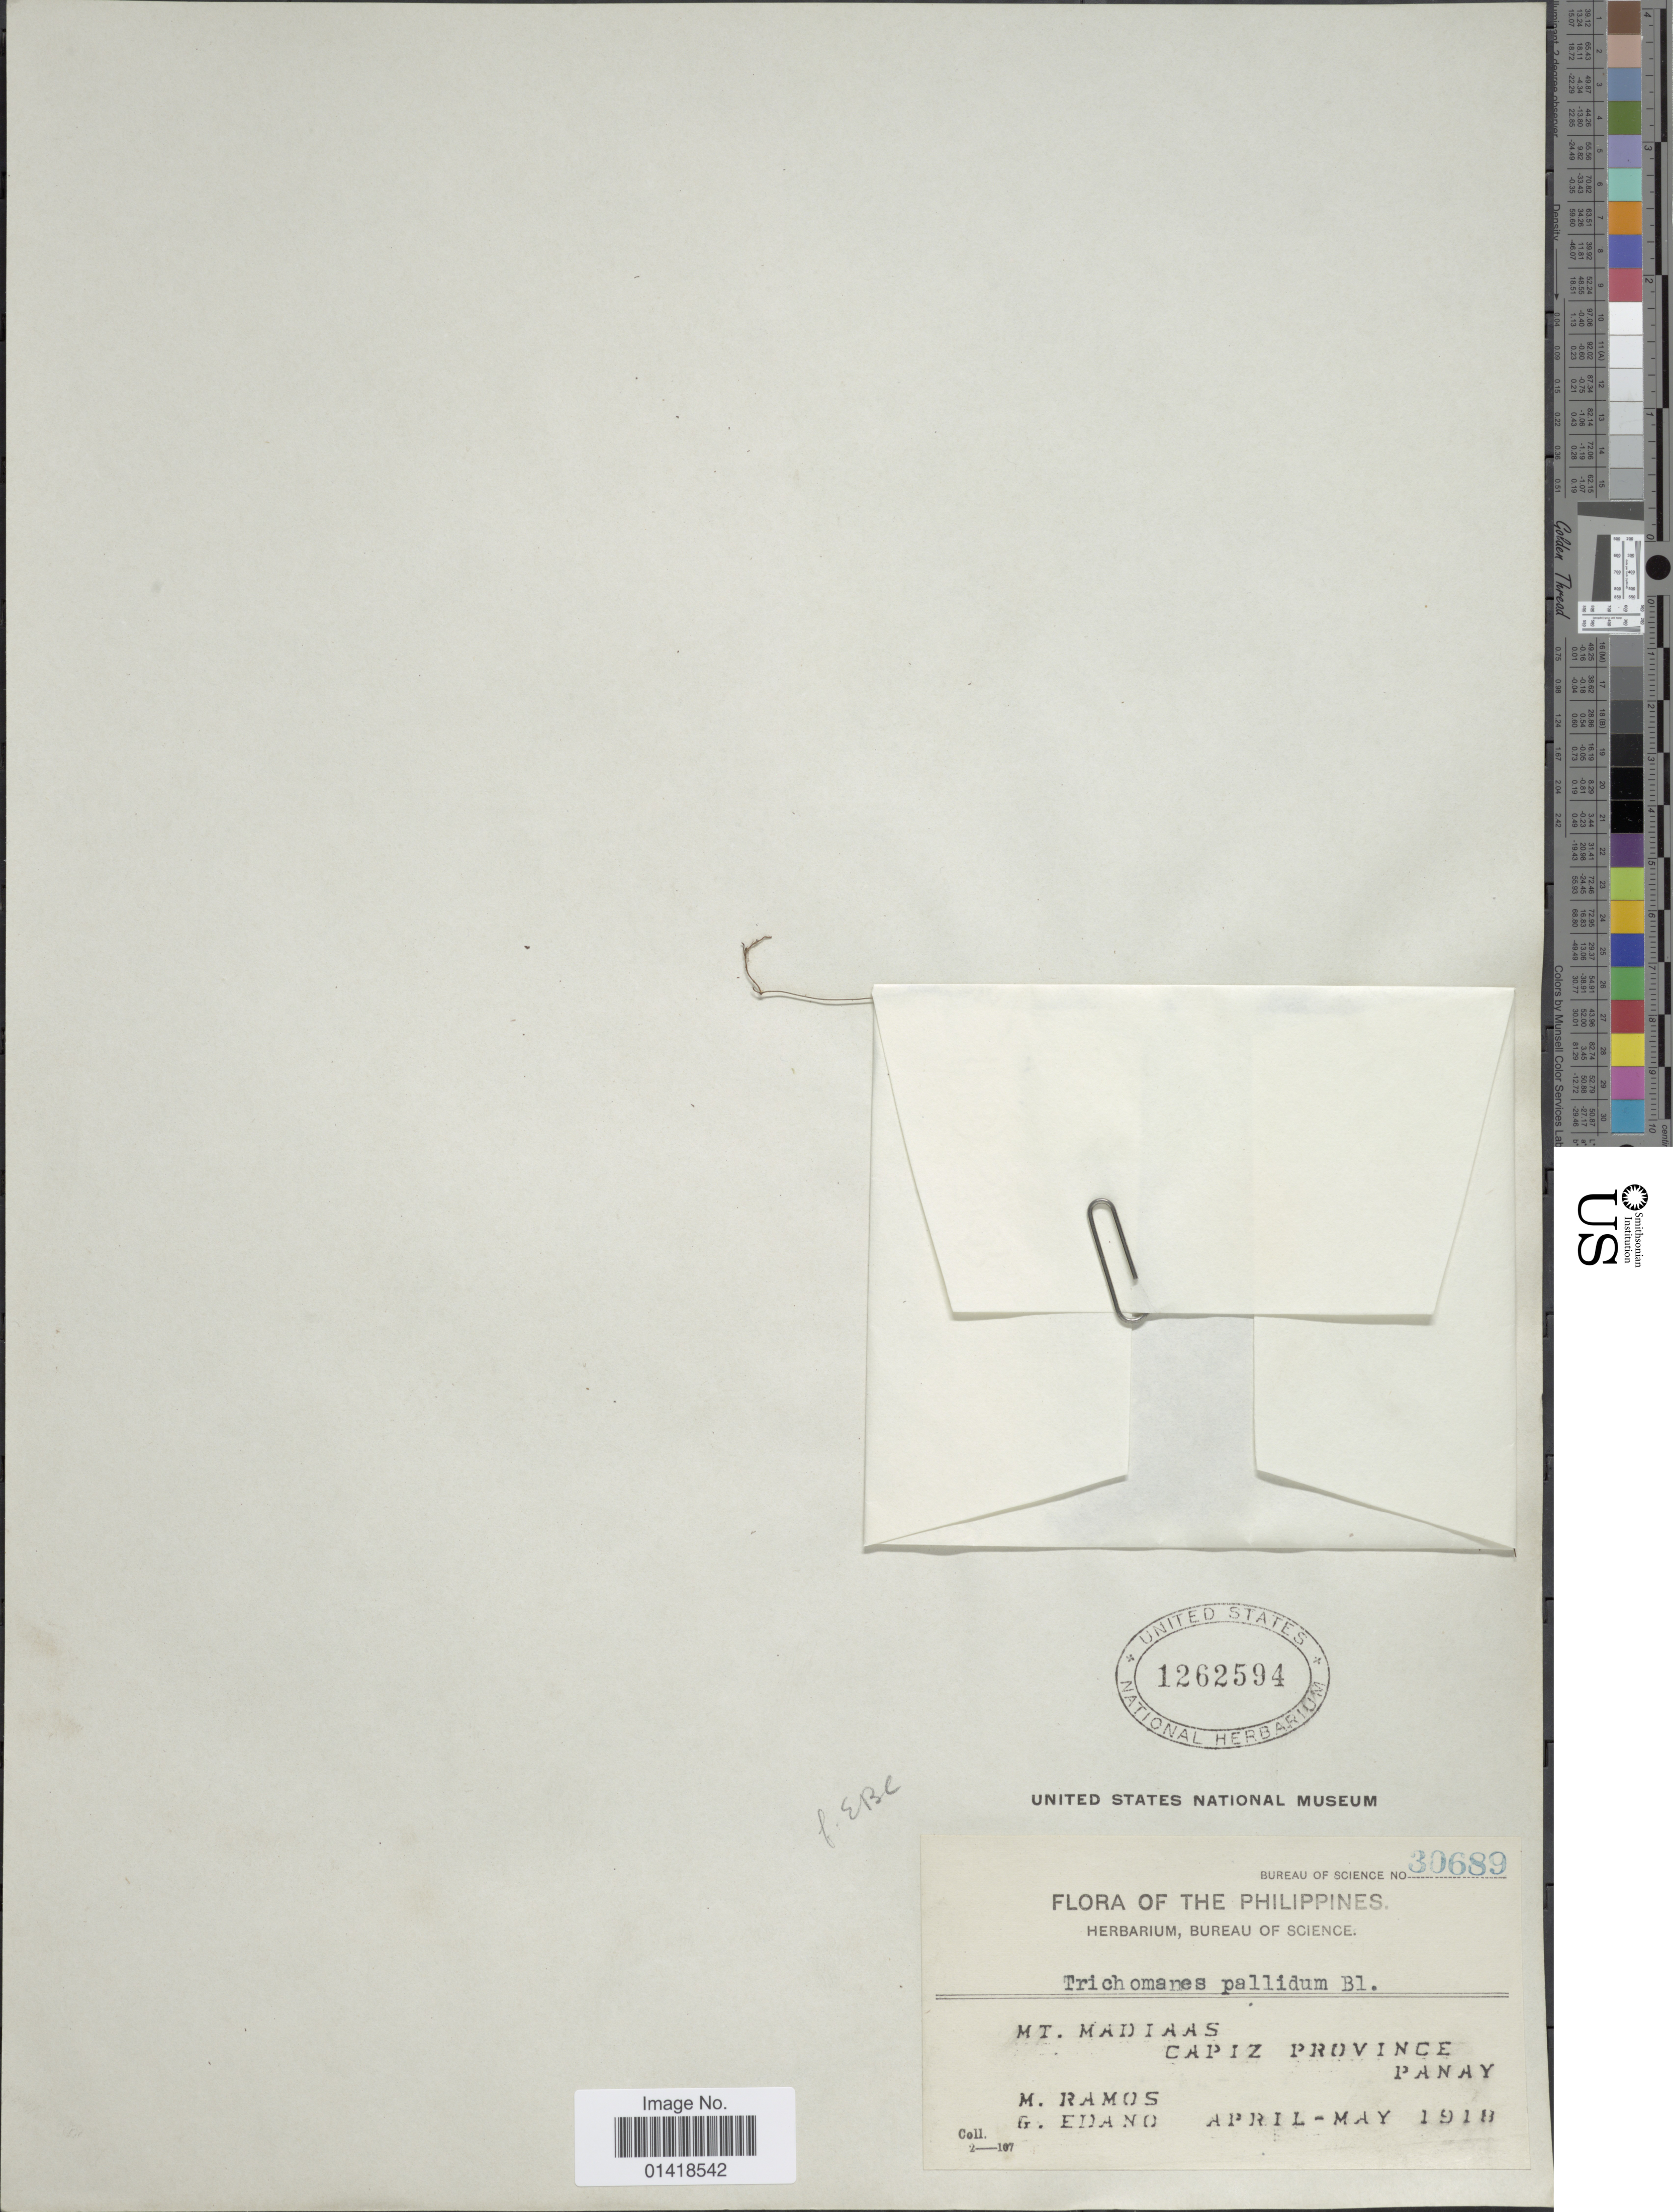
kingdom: Plantae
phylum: Tracheophyta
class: Polypodiopsida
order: Hymenophyllales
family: Hymenophyllaceae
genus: Hymenophyllum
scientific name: Hymenophyllum pallidum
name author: (Blume) Ebihara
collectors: M. Ramos & G. Edaño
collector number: Bureau of Science 30689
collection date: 1918-04/1918-05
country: Philippines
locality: The Philiipines. Mt. Madiaas, Capiz Province Panay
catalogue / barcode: US 1262594